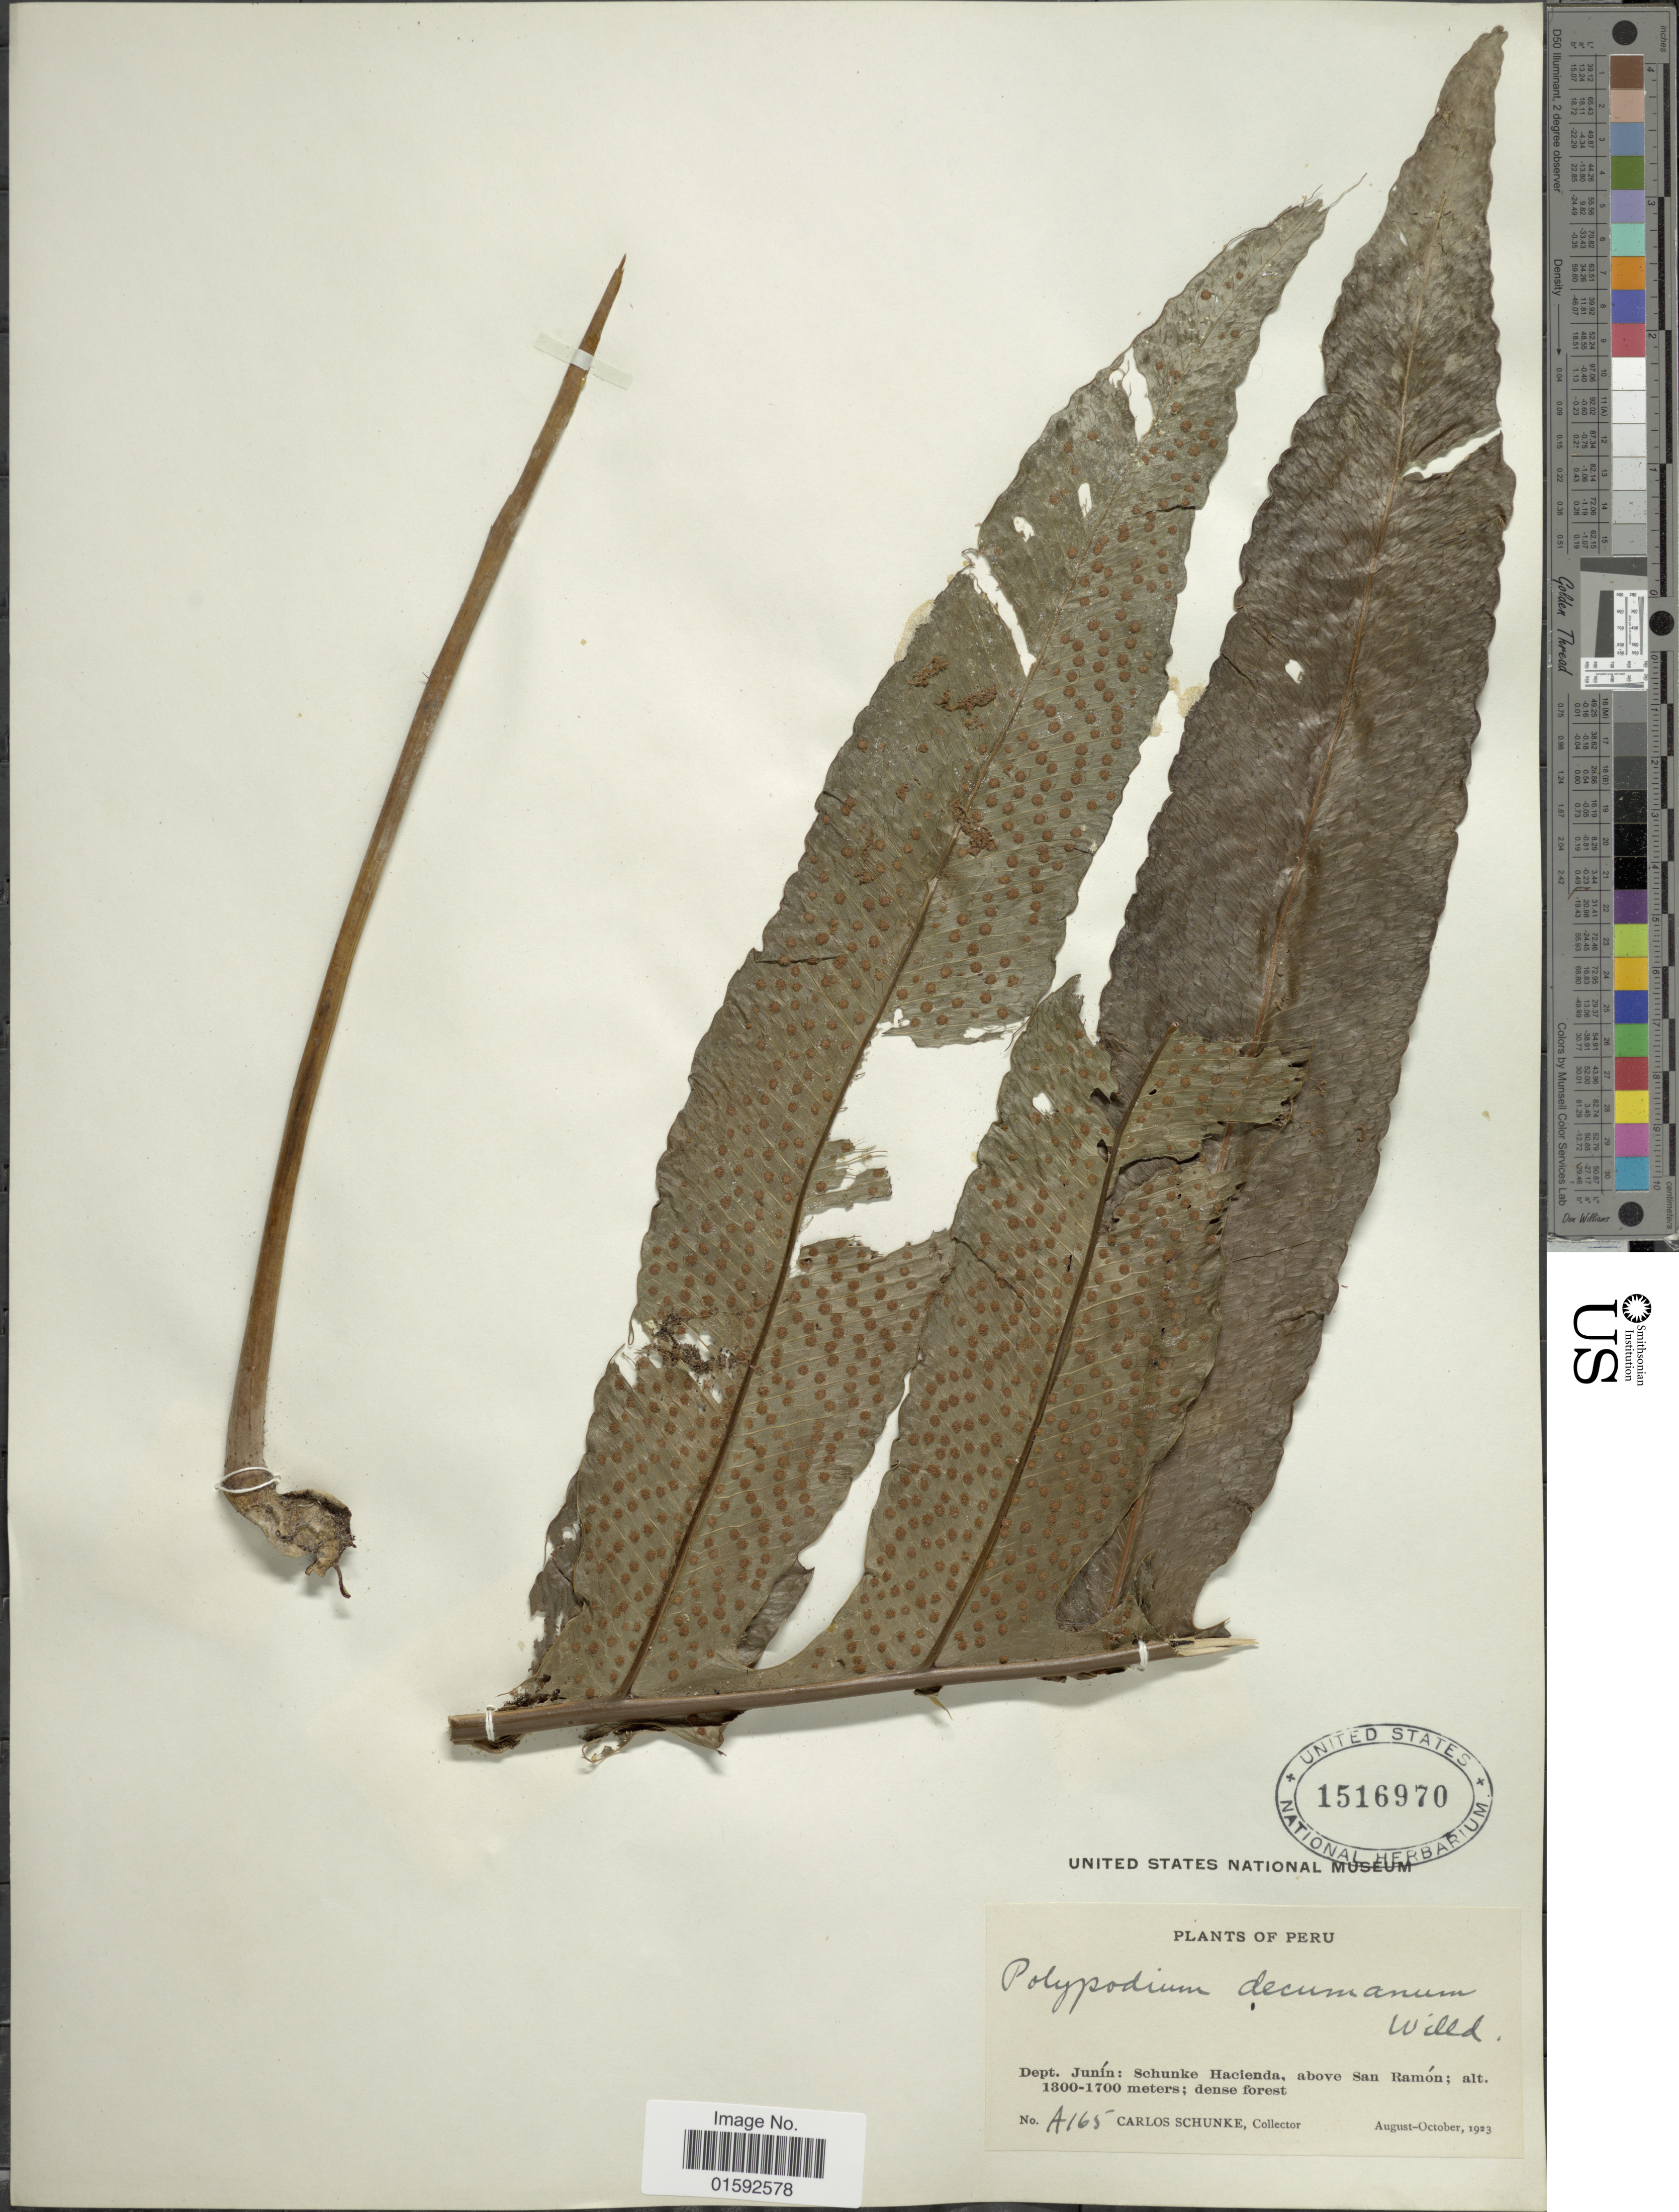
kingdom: Plantae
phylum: Tracheophyta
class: Polypodiopsida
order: Polypodiales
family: Polypodiaceae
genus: Phlebodium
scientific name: Phlebodium decumanum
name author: (Willd.) J. Sm.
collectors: C. Schunke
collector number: A165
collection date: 1923-08/1923-10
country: Peru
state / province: Junín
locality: Peru, dept. Junín: Schunke Hacienda, above san Ramón.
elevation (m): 1300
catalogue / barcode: US 1516970